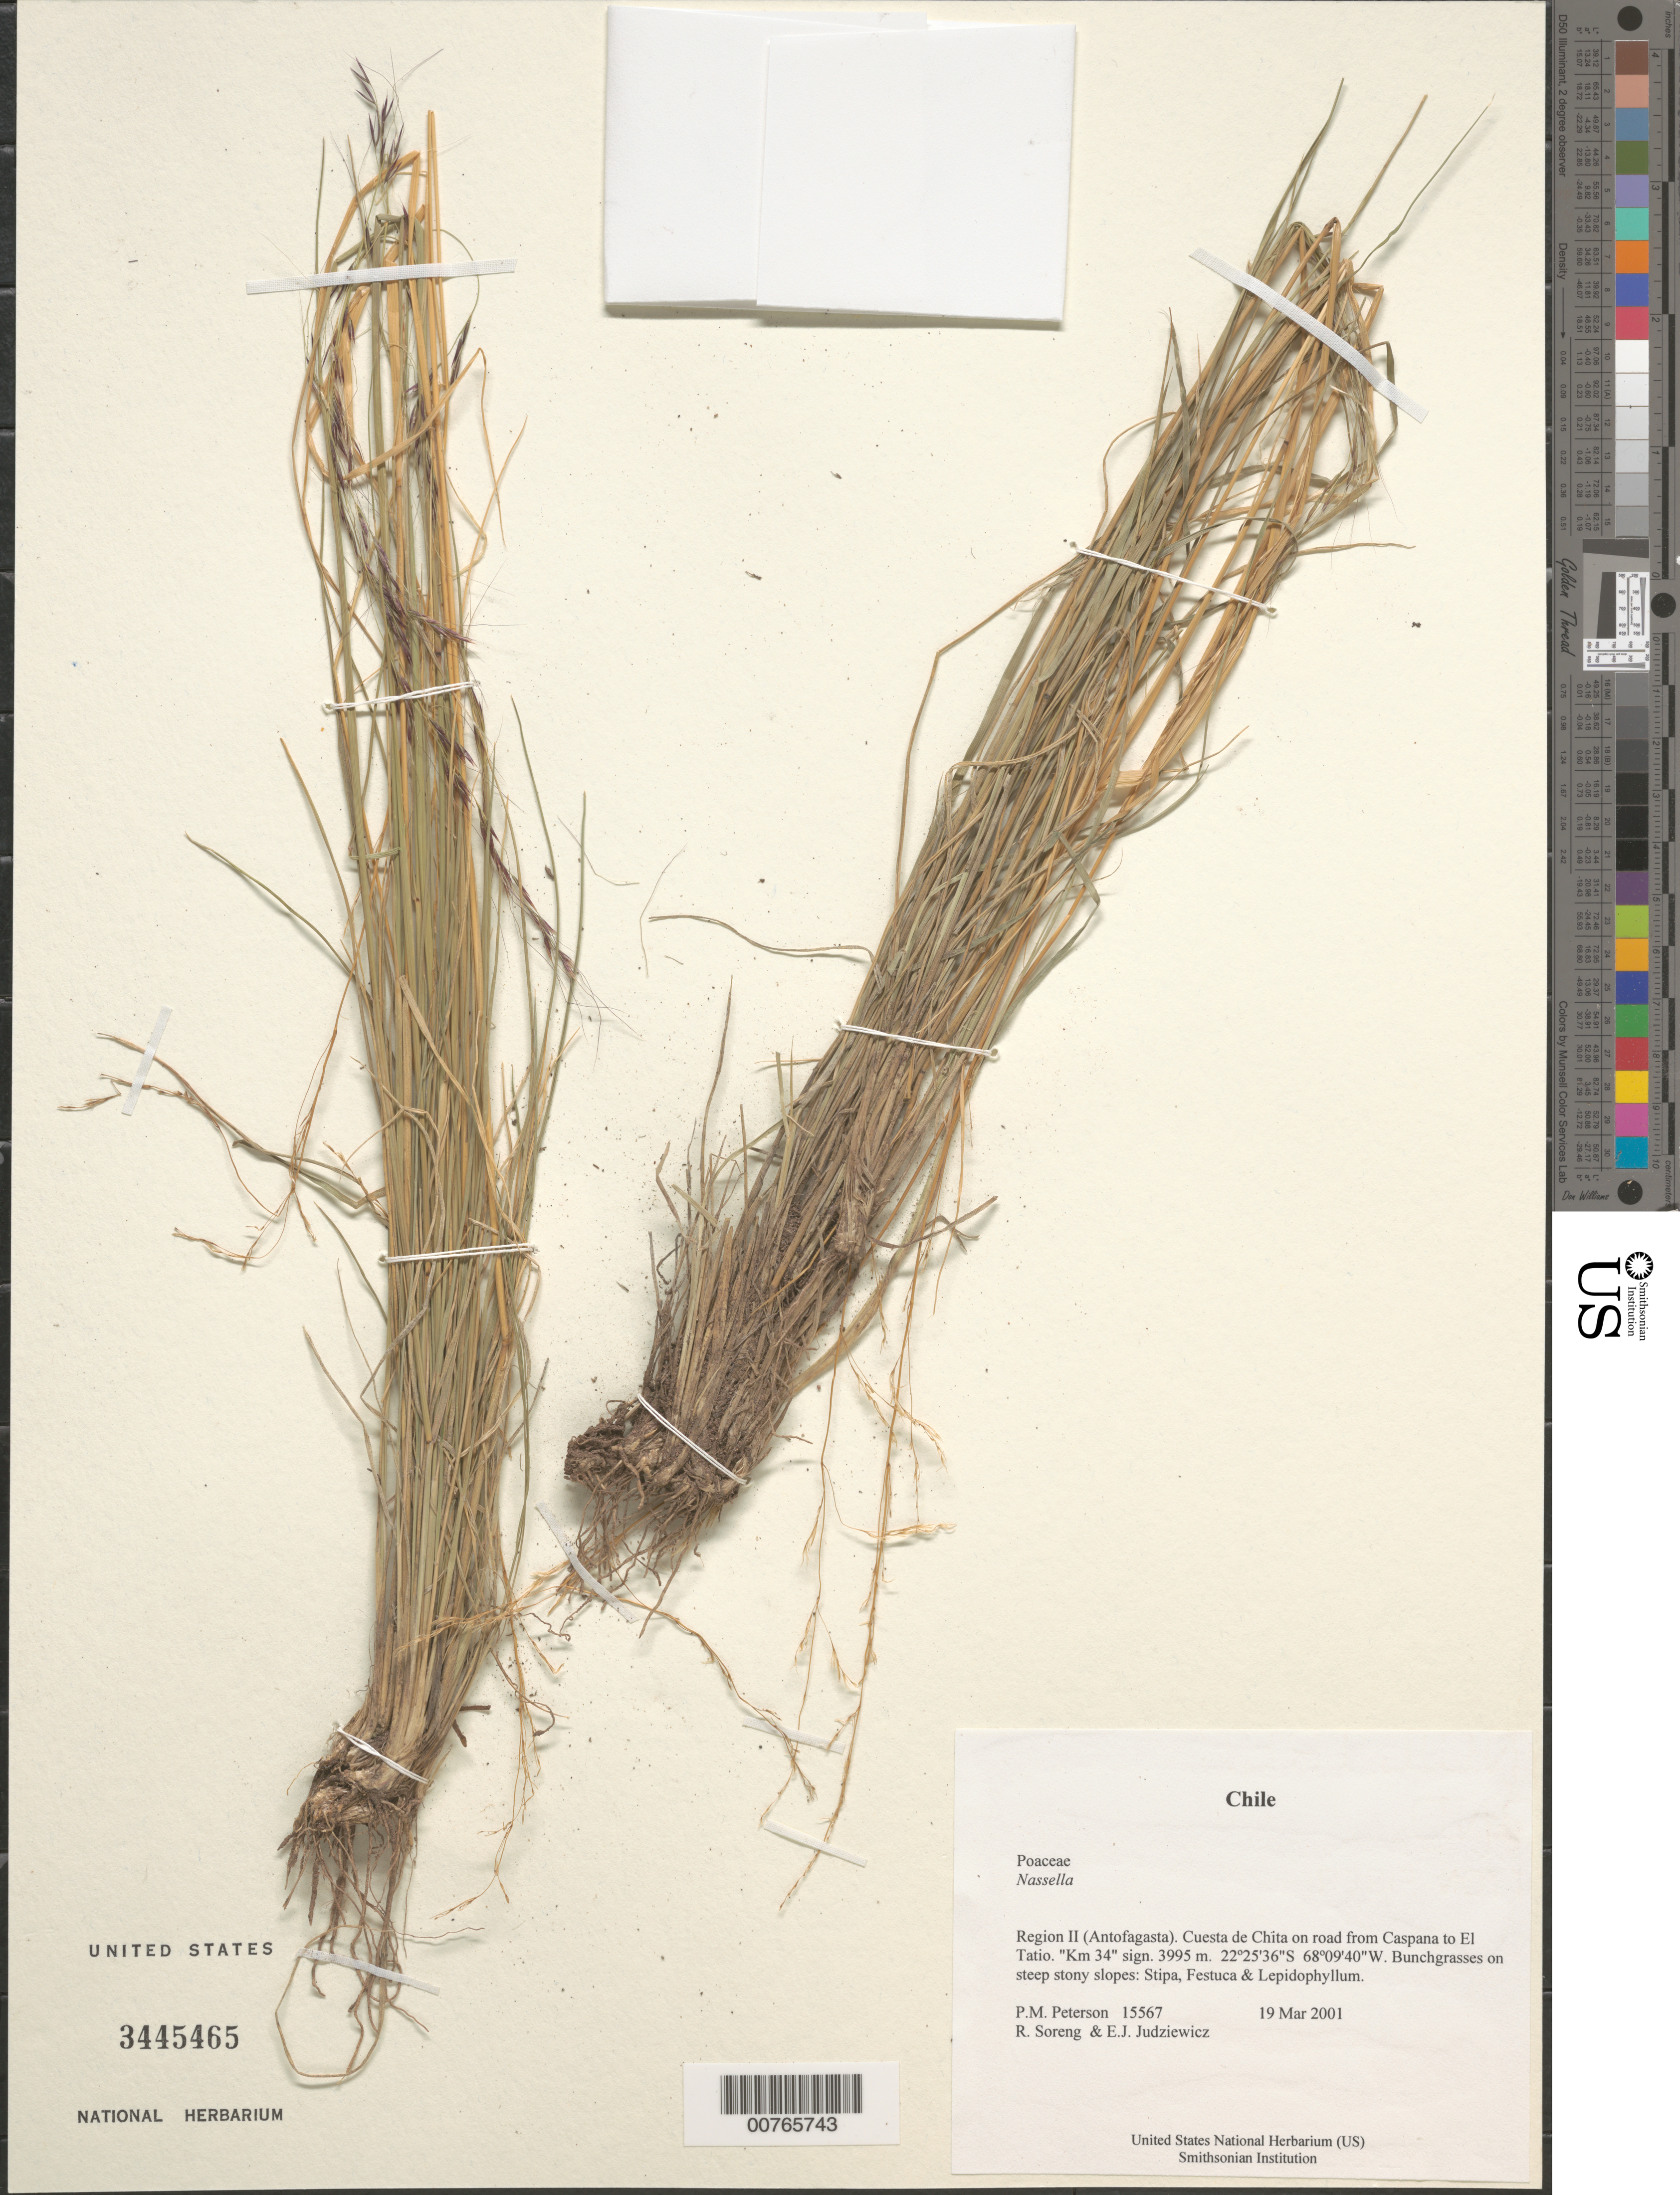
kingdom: Plantae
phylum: Tracheophyta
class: Liliopsida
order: Poales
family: Poaceae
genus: Nassella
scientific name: Nassella sp.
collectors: P. M. Peterson, R. J. Soreng & E. J. Judziewicz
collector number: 15567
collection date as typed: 19 Mar 2001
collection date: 2001-03-19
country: Chile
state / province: Antofagasta (II)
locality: Cuesta de Chita on road from Caspana to El Tatio. "Km 34" sign.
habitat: Bunchgrasses on steep stony slopes: Stipa, Festuca & Lepidophyllum.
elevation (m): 3995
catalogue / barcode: US 3445465